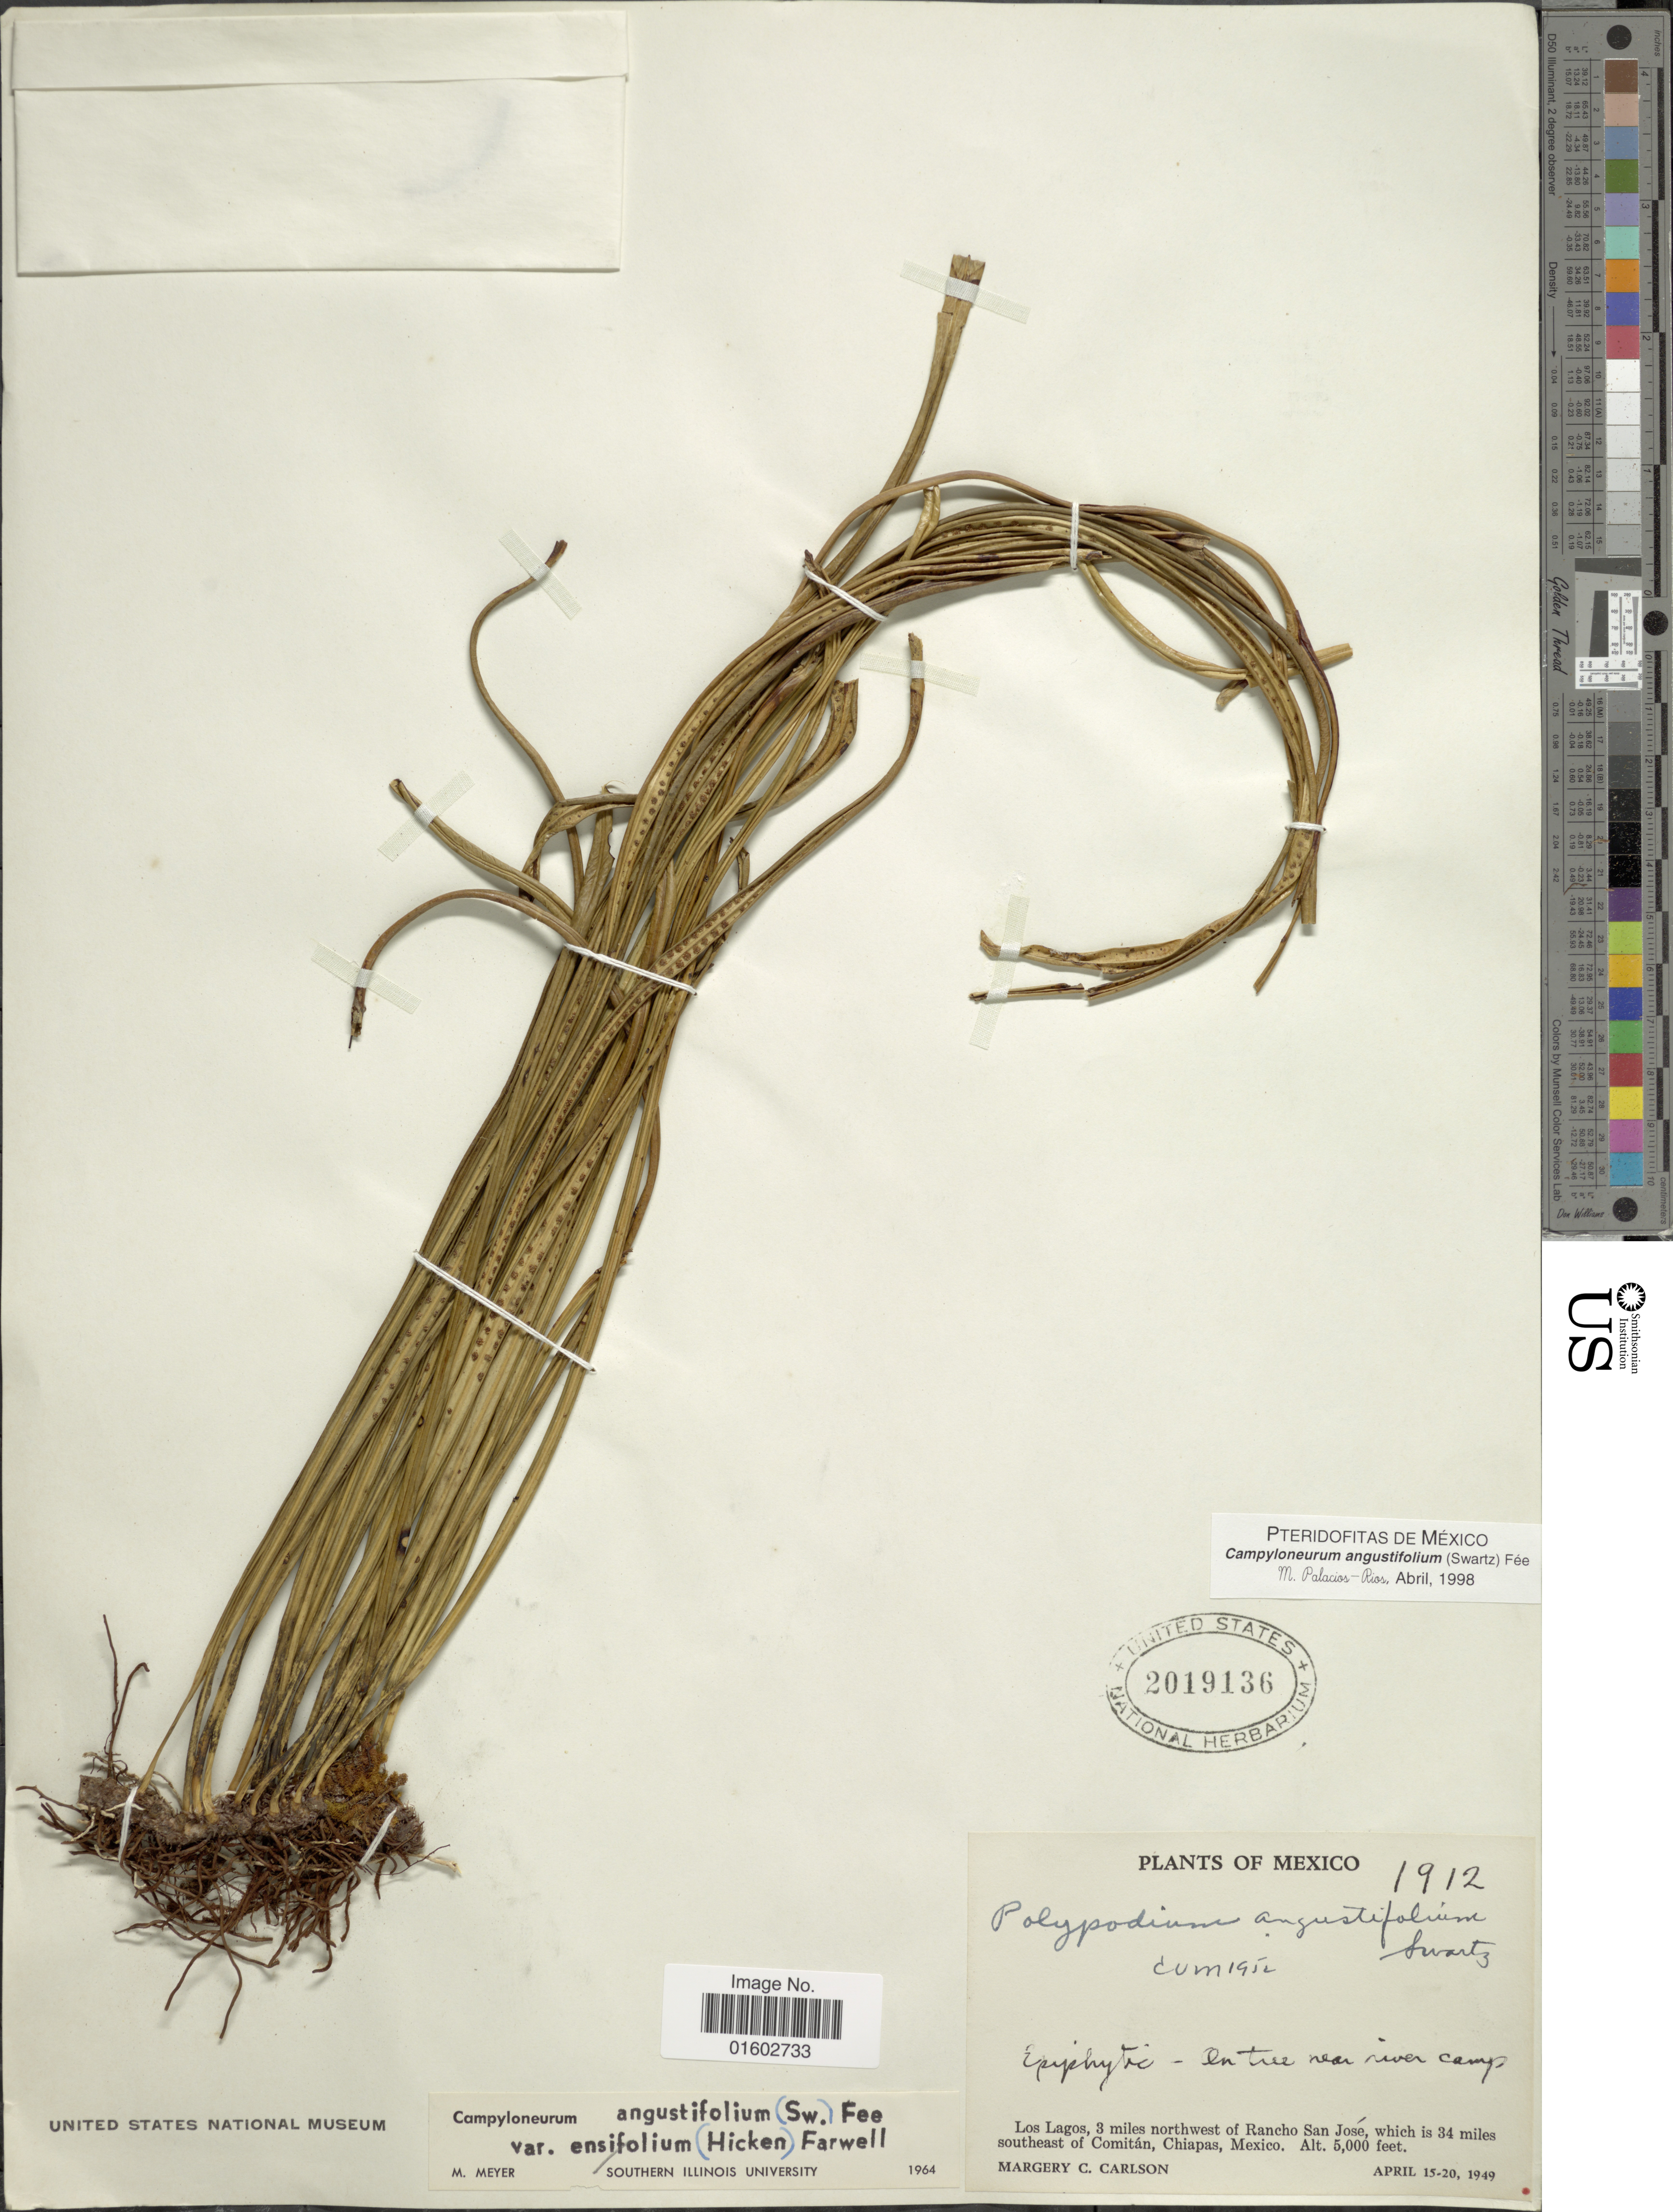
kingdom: Plantae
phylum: Tracheophyta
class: Polypodiopsida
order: Polypodiales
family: Polypodiaceae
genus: Campyloneurum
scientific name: Campyloneurum angustifolium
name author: (Sw.) Fée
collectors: M. C. Carlson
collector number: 1912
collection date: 1949-04-15/1949-04-20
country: Mexico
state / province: Chiapas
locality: Los Lagos, 3 miles northwest of Rancho San Jose, which is 34 miles southeast of Comitan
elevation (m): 1524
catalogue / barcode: US 219136